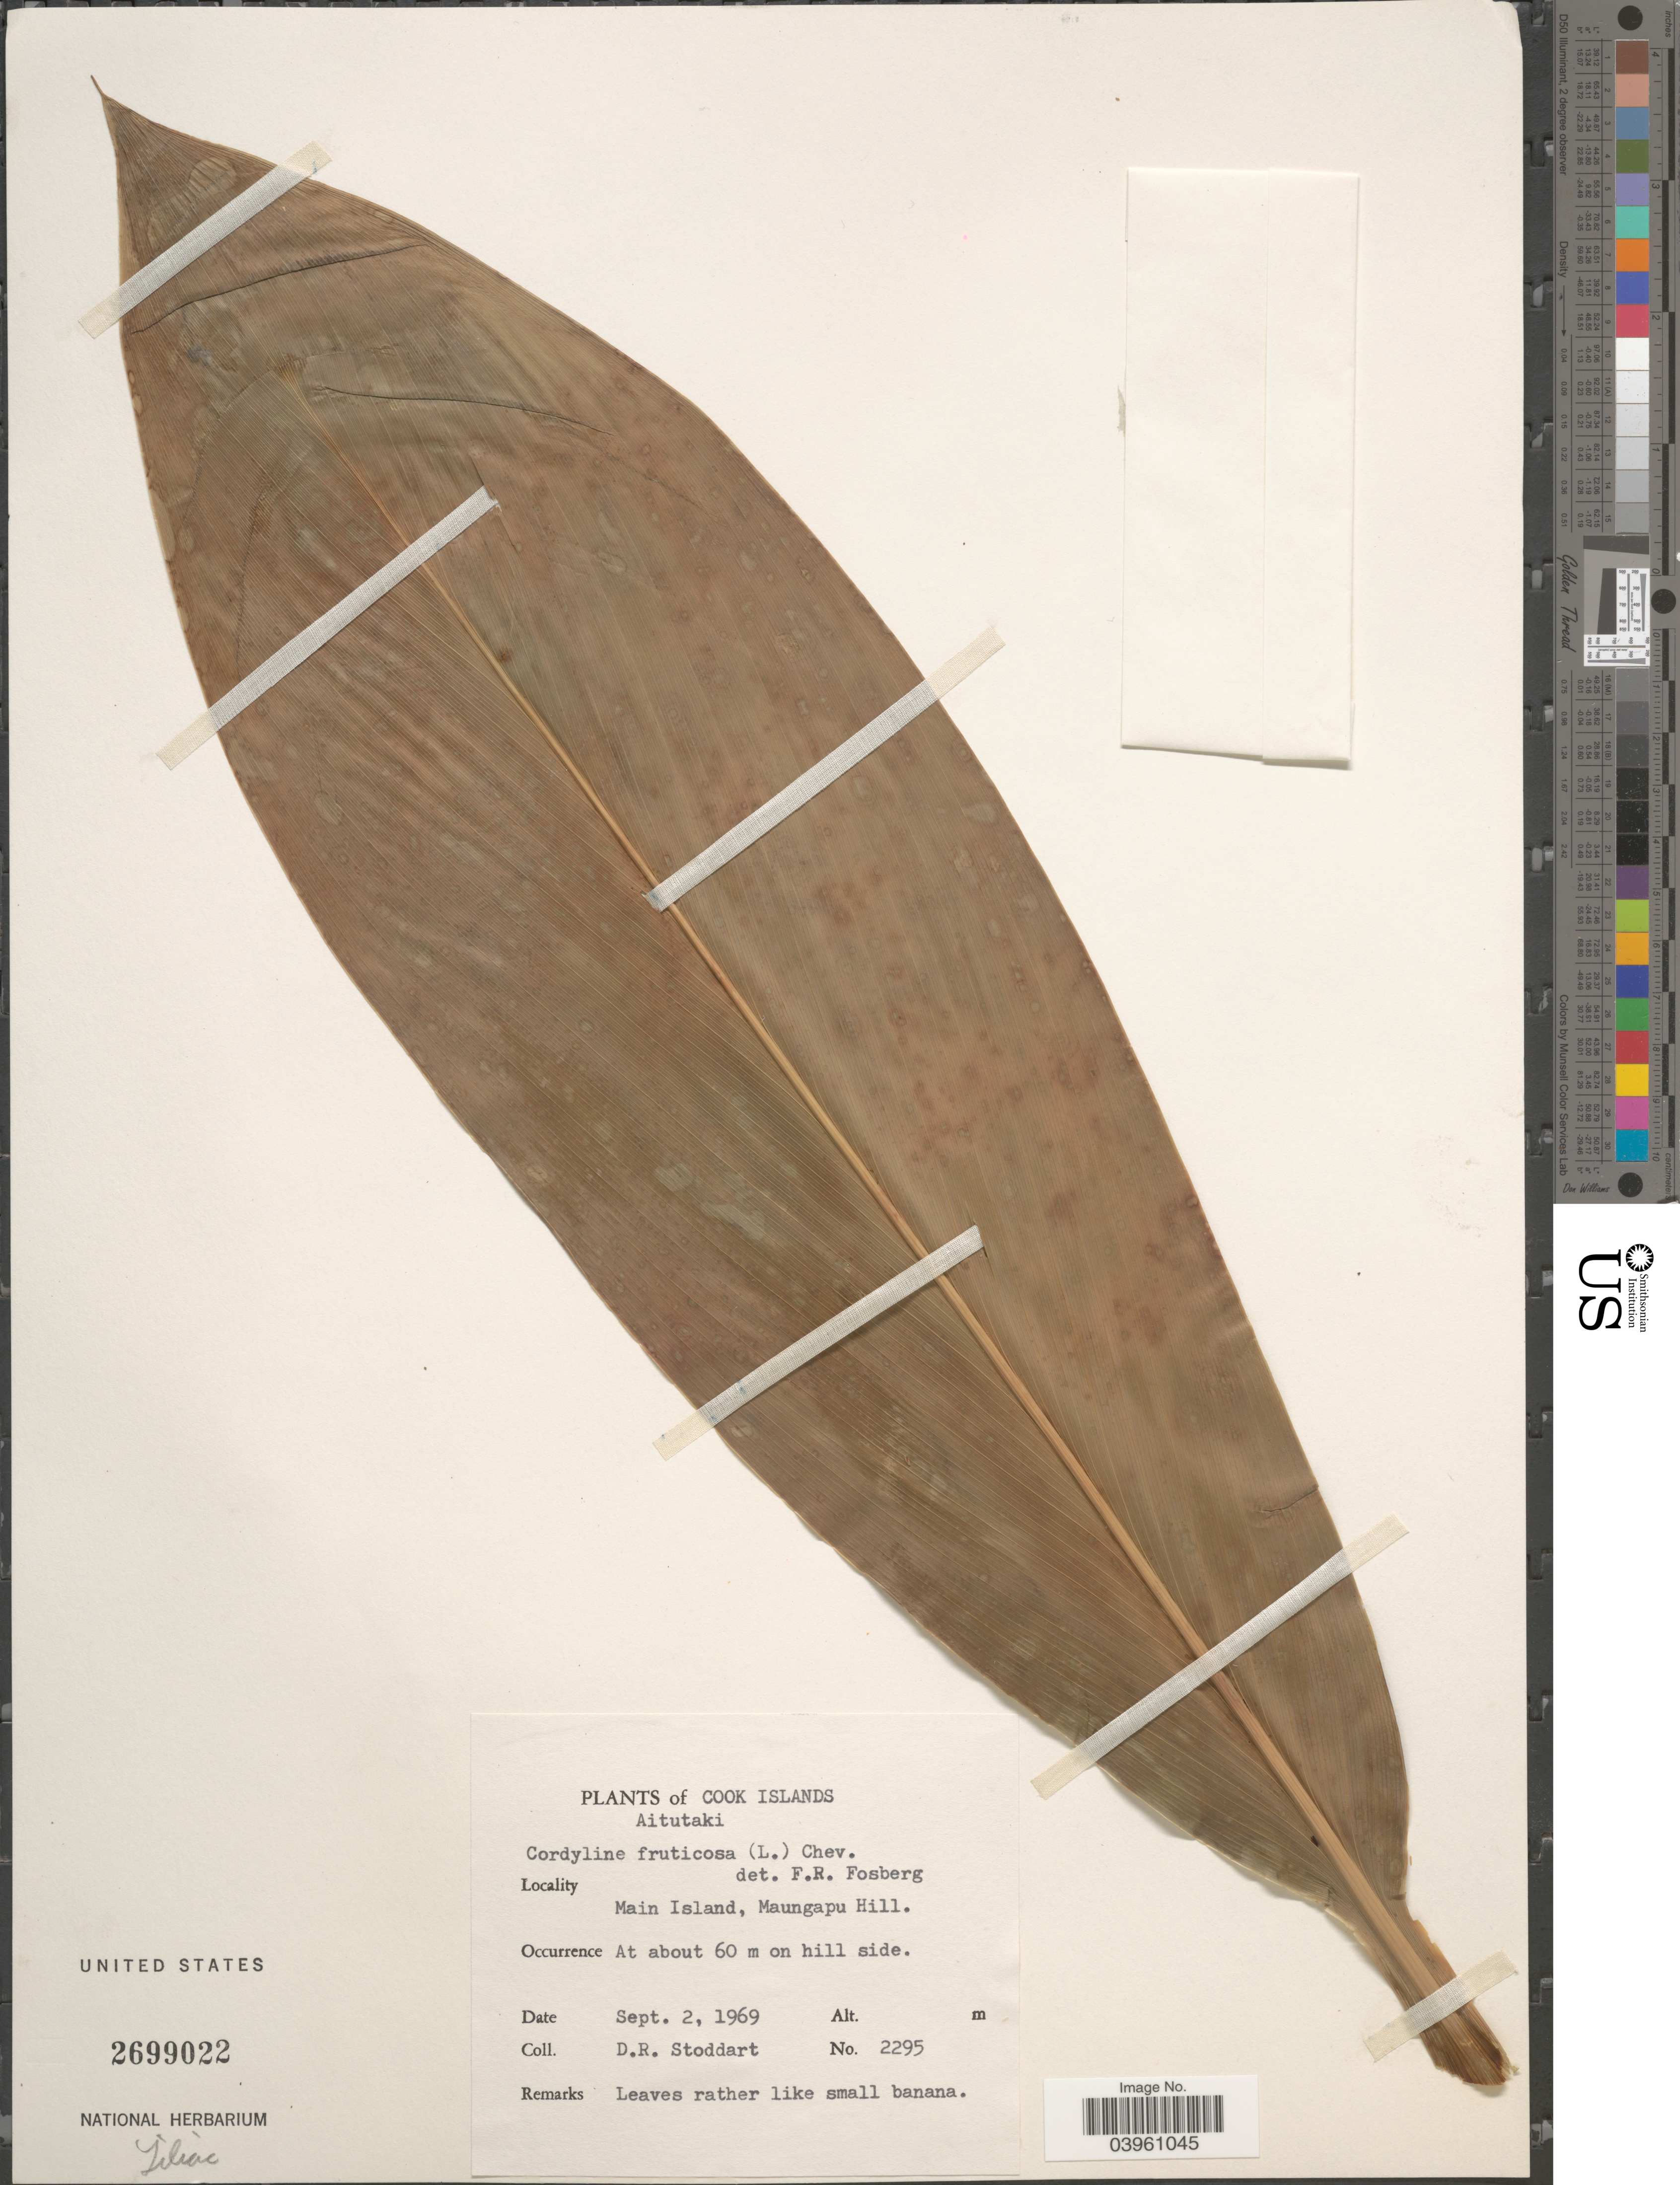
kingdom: Plantae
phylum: Tracheophyta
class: Liliopsida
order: Asparagales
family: Asparagaceae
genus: Cordyline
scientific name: Cordyline fruticosa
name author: (L.) A. Chev.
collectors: D. R. Stoddart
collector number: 2295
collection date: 1969-09-02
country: Cook Islands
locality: Aitutaki. Main Island, Maungapu Hill. At about 60 m on hill side.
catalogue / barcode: US 2699022